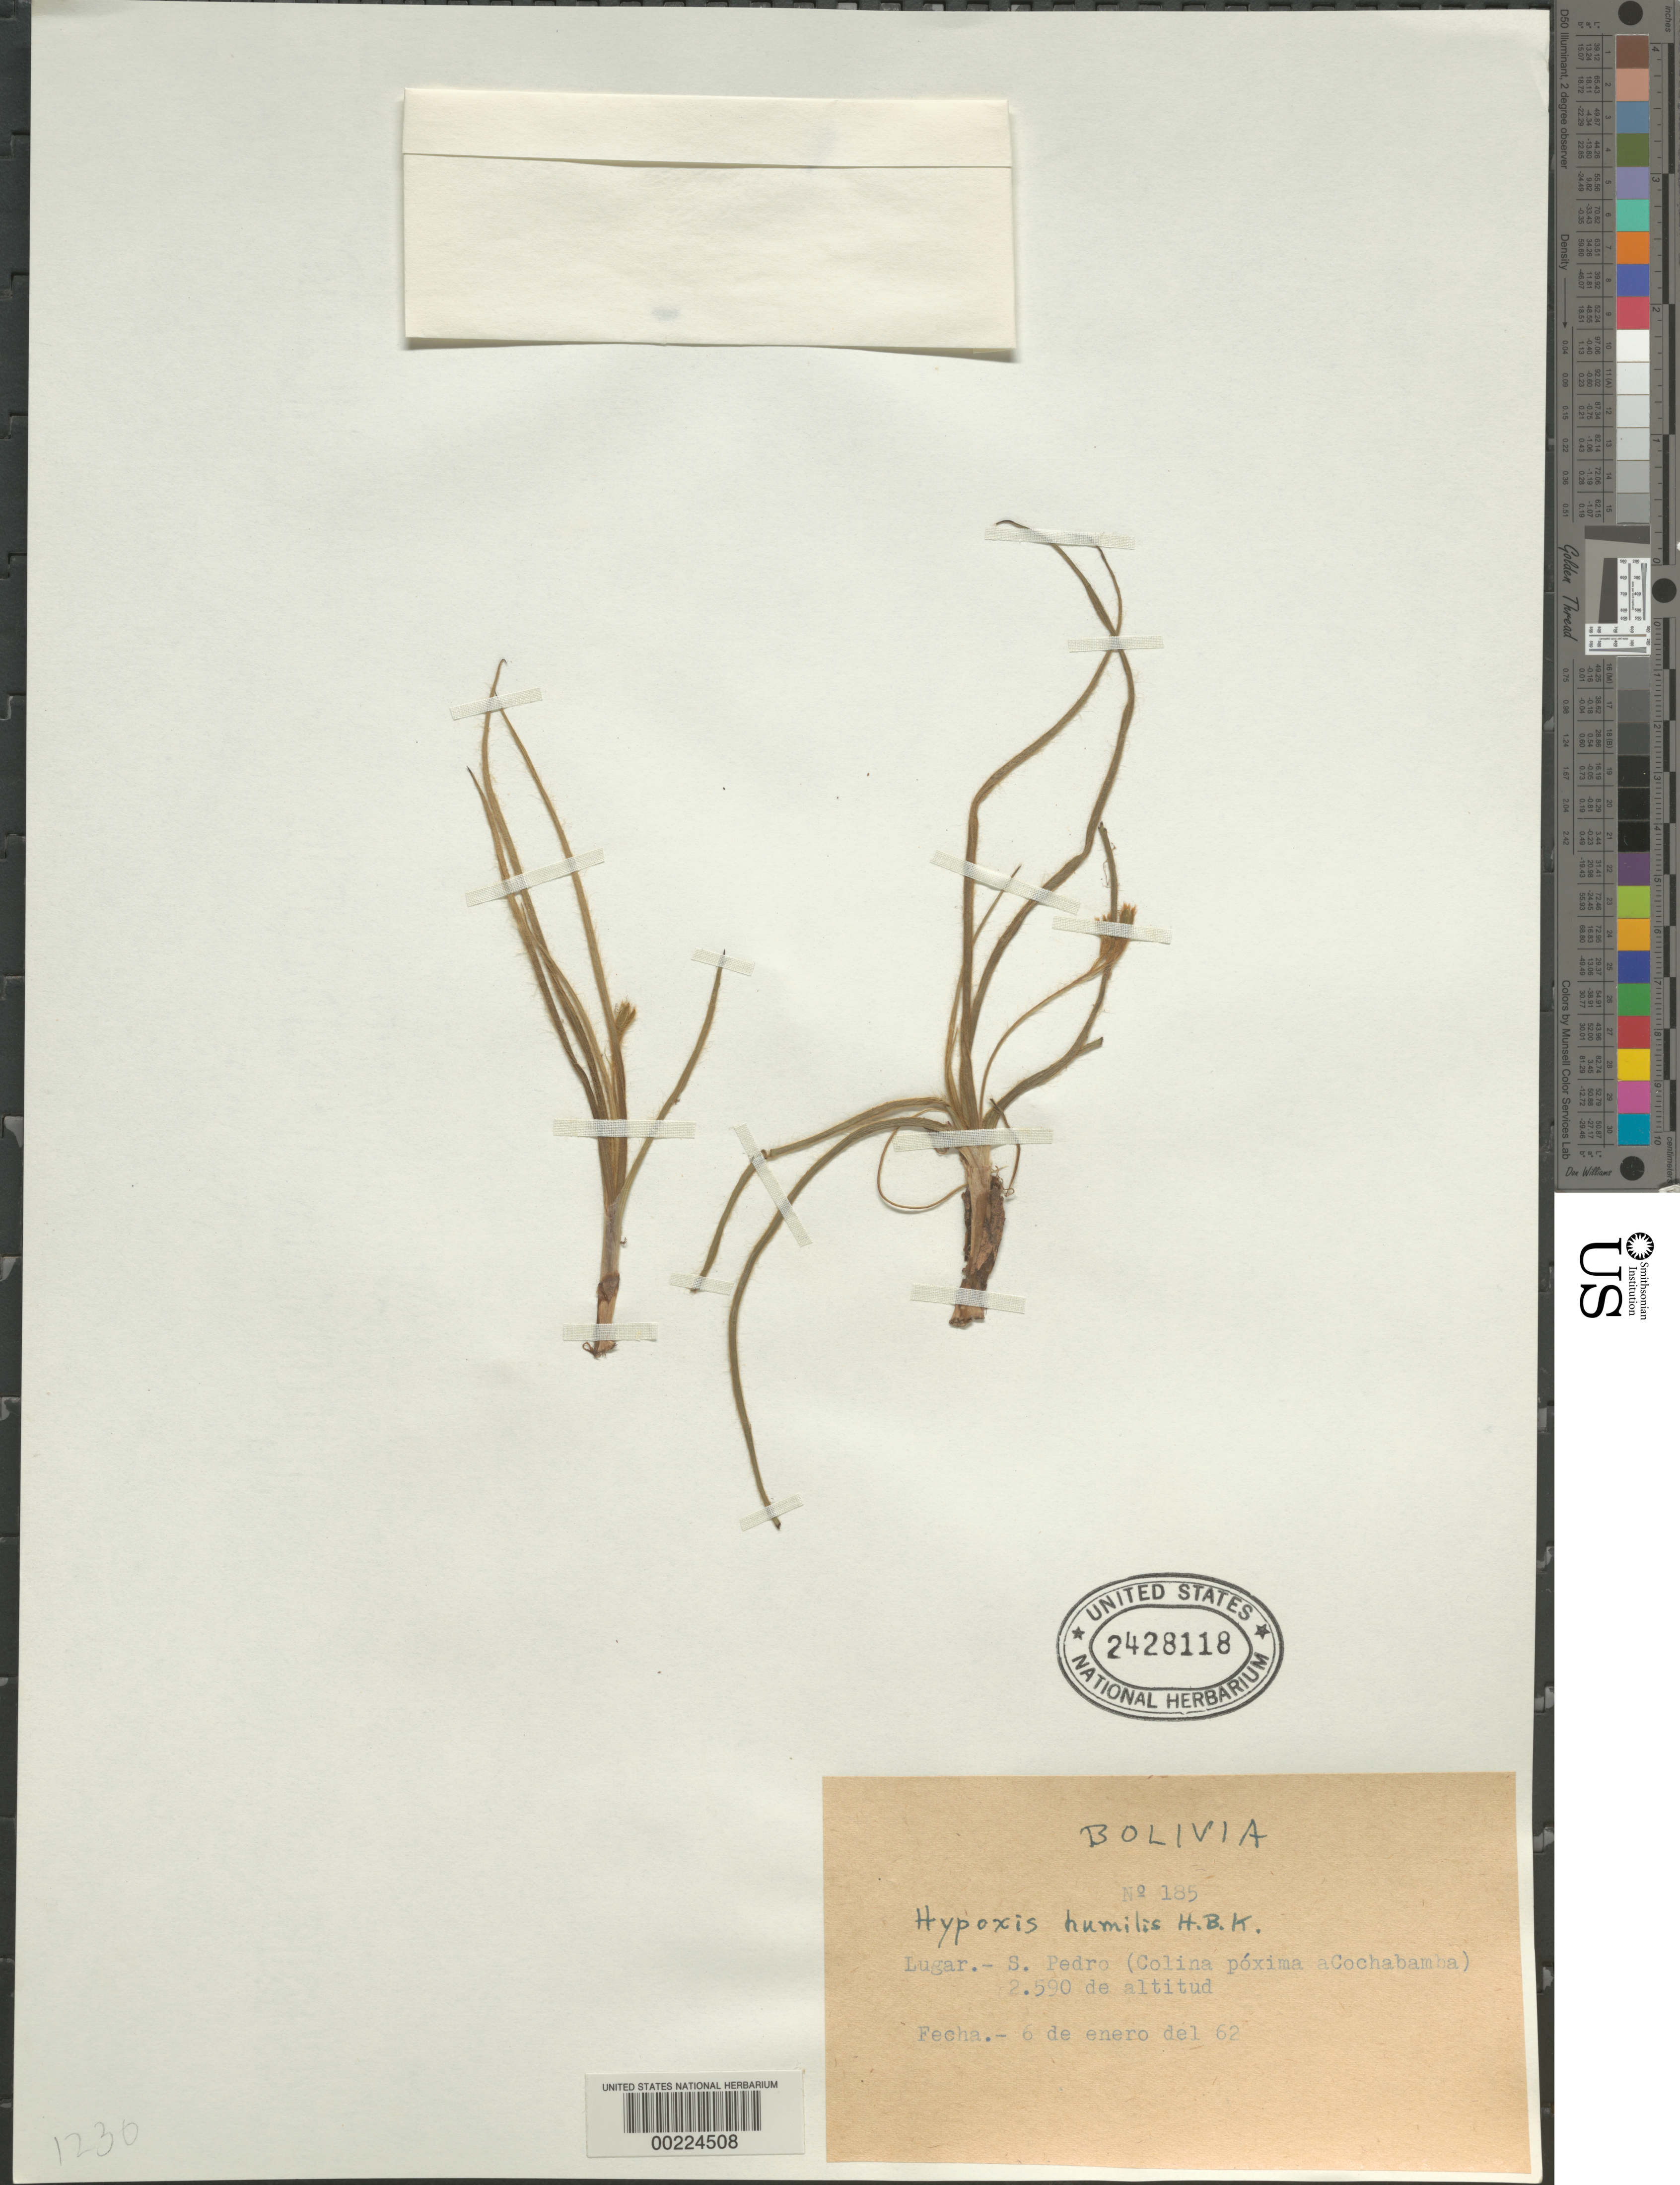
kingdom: Plantae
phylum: Tracheophyta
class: Liliopsida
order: Asparagales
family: Hypoxidaceae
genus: Hypoxis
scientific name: Hypoxis humilis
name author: Tharp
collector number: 185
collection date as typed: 06 Jan 1962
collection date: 1962-01-06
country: Bolivia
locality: S. Pedro (colina approx. Cochabamba)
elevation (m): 2590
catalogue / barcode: US 2428118